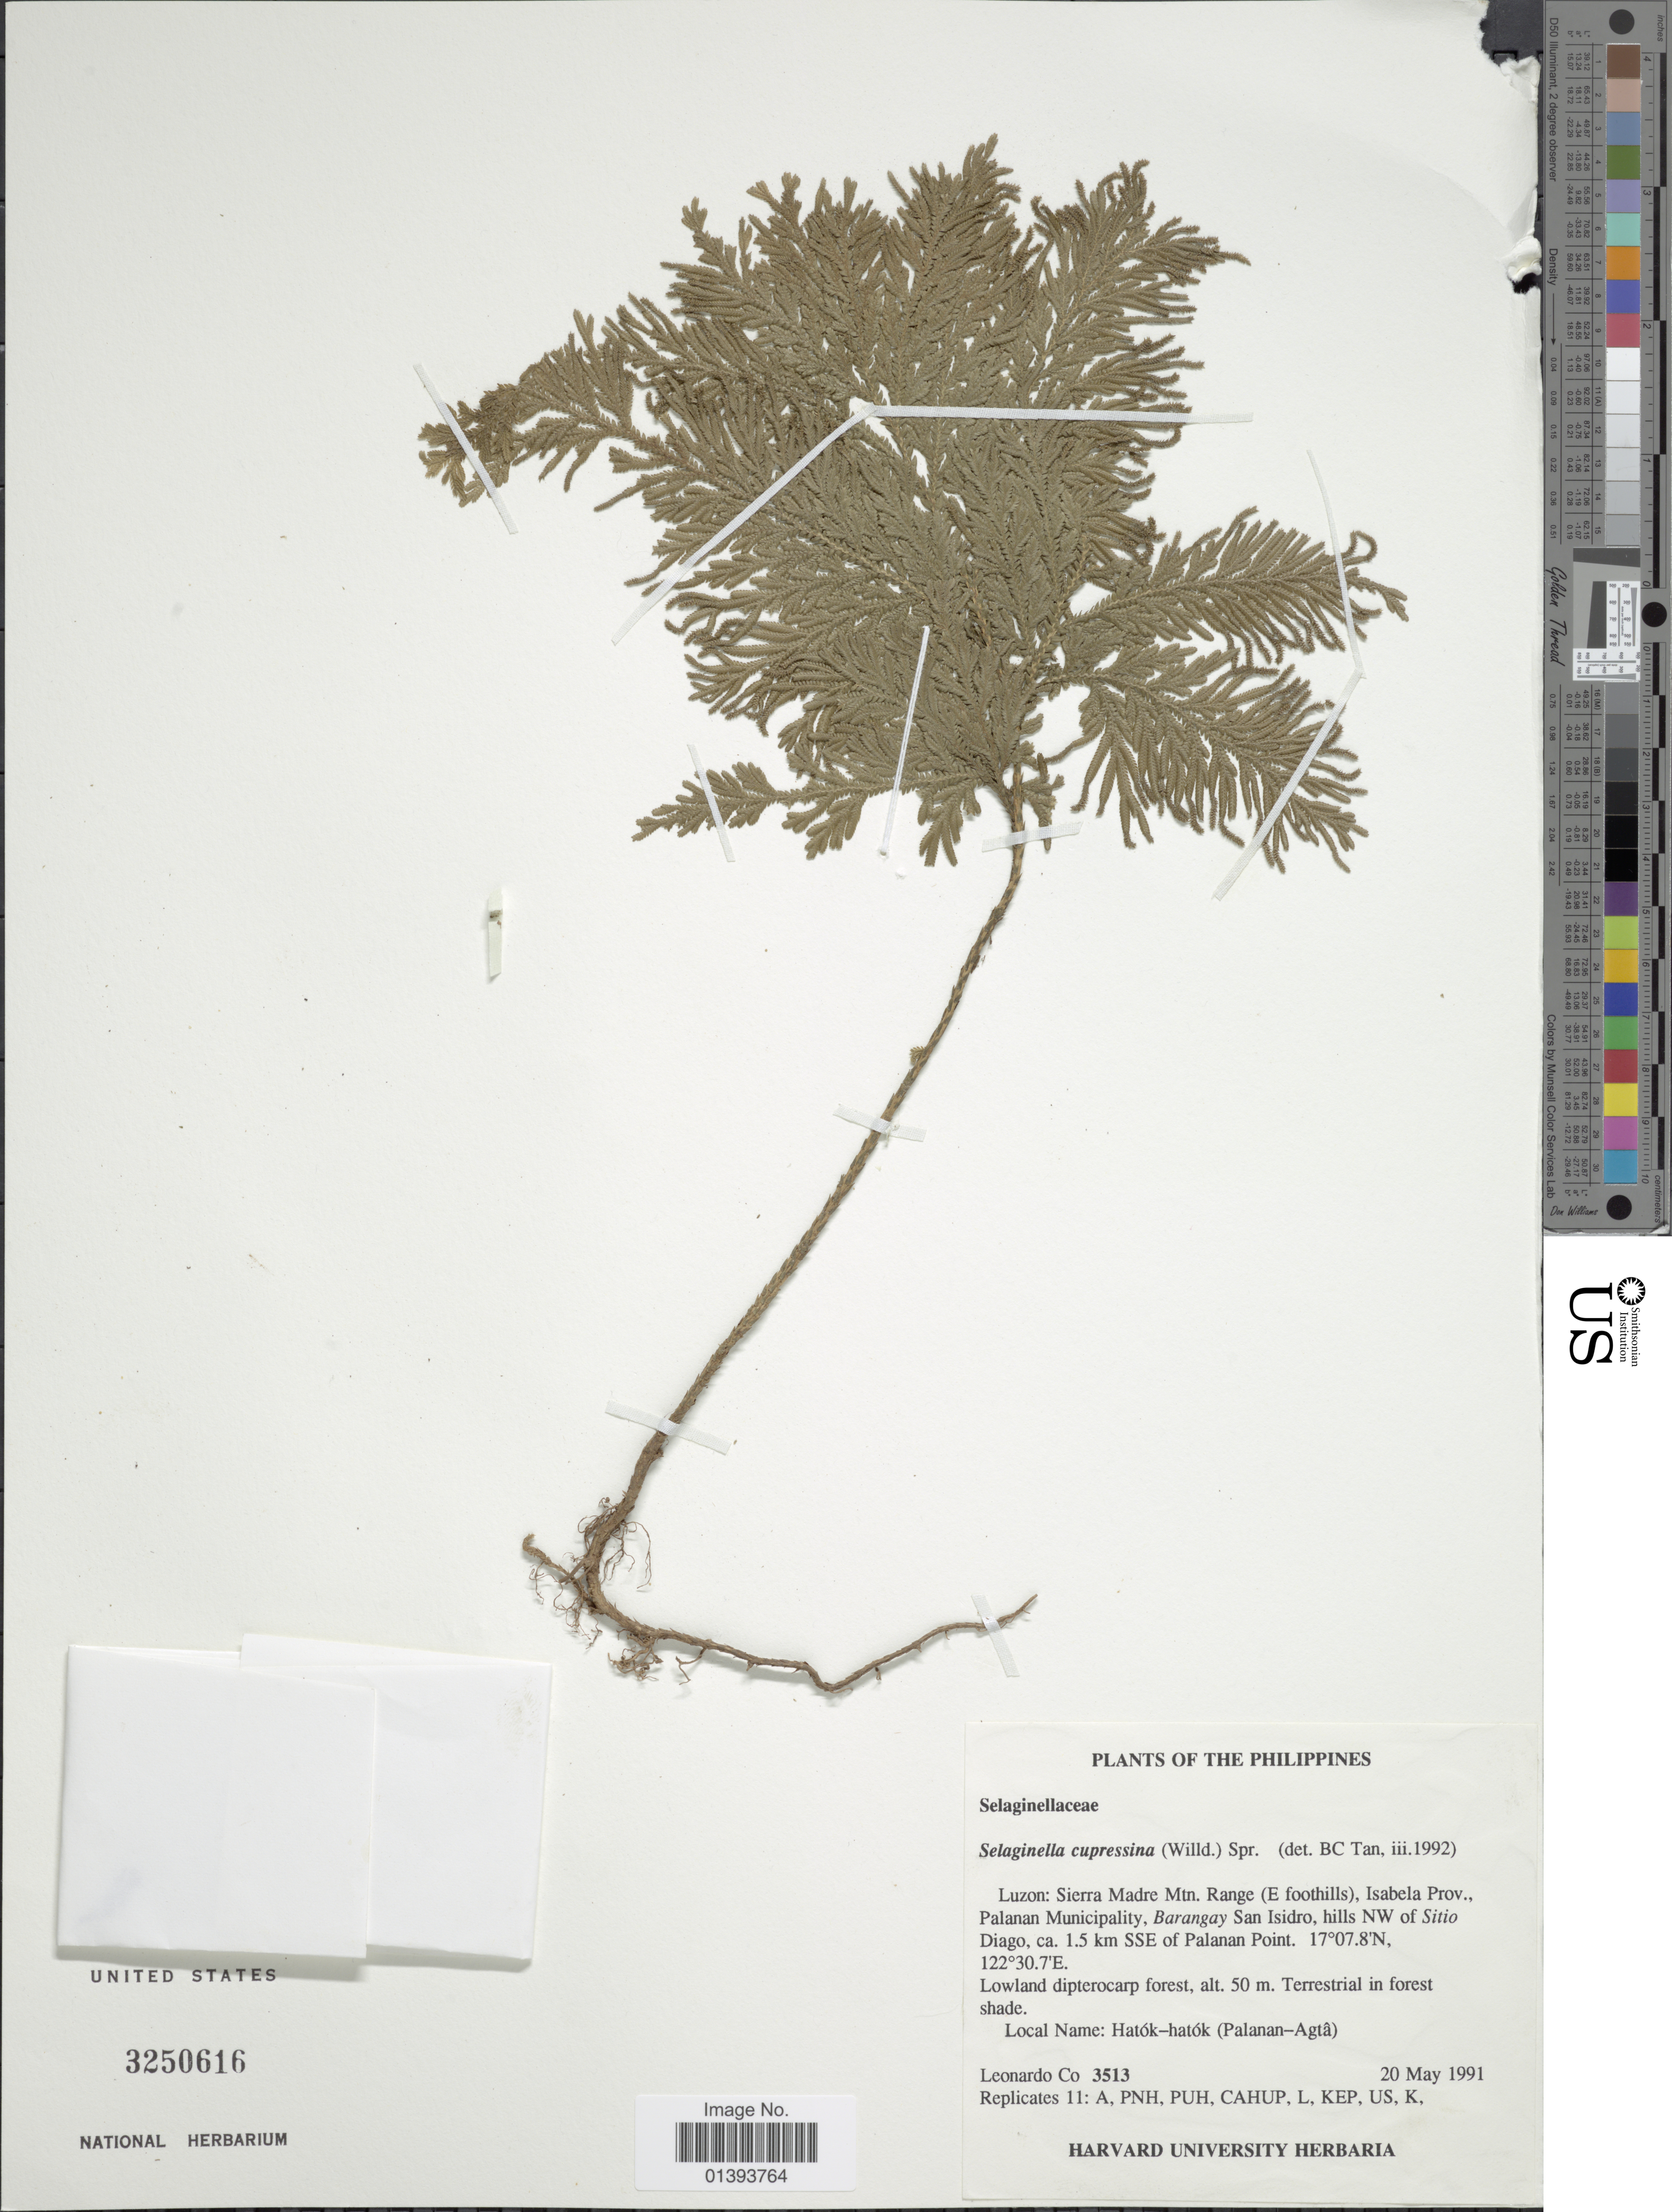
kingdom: Plantae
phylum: Tracheophyta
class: Lycopodiopsida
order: Selaginellales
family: Selaginellaceae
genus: Selaginella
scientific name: Selaginella cupressina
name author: (Willd.) Spring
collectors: L. Co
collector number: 3513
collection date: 1991-05-20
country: Philippines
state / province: Central Luzon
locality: Sierra Madre Mtn. Range( E Foothills), Isabela Prov., Palanan Municipality, Barangay San Isidro, hills NW of Sitio Diago, ca. 1.5km SSE of Palanan Point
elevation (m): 50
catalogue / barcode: US 3250616